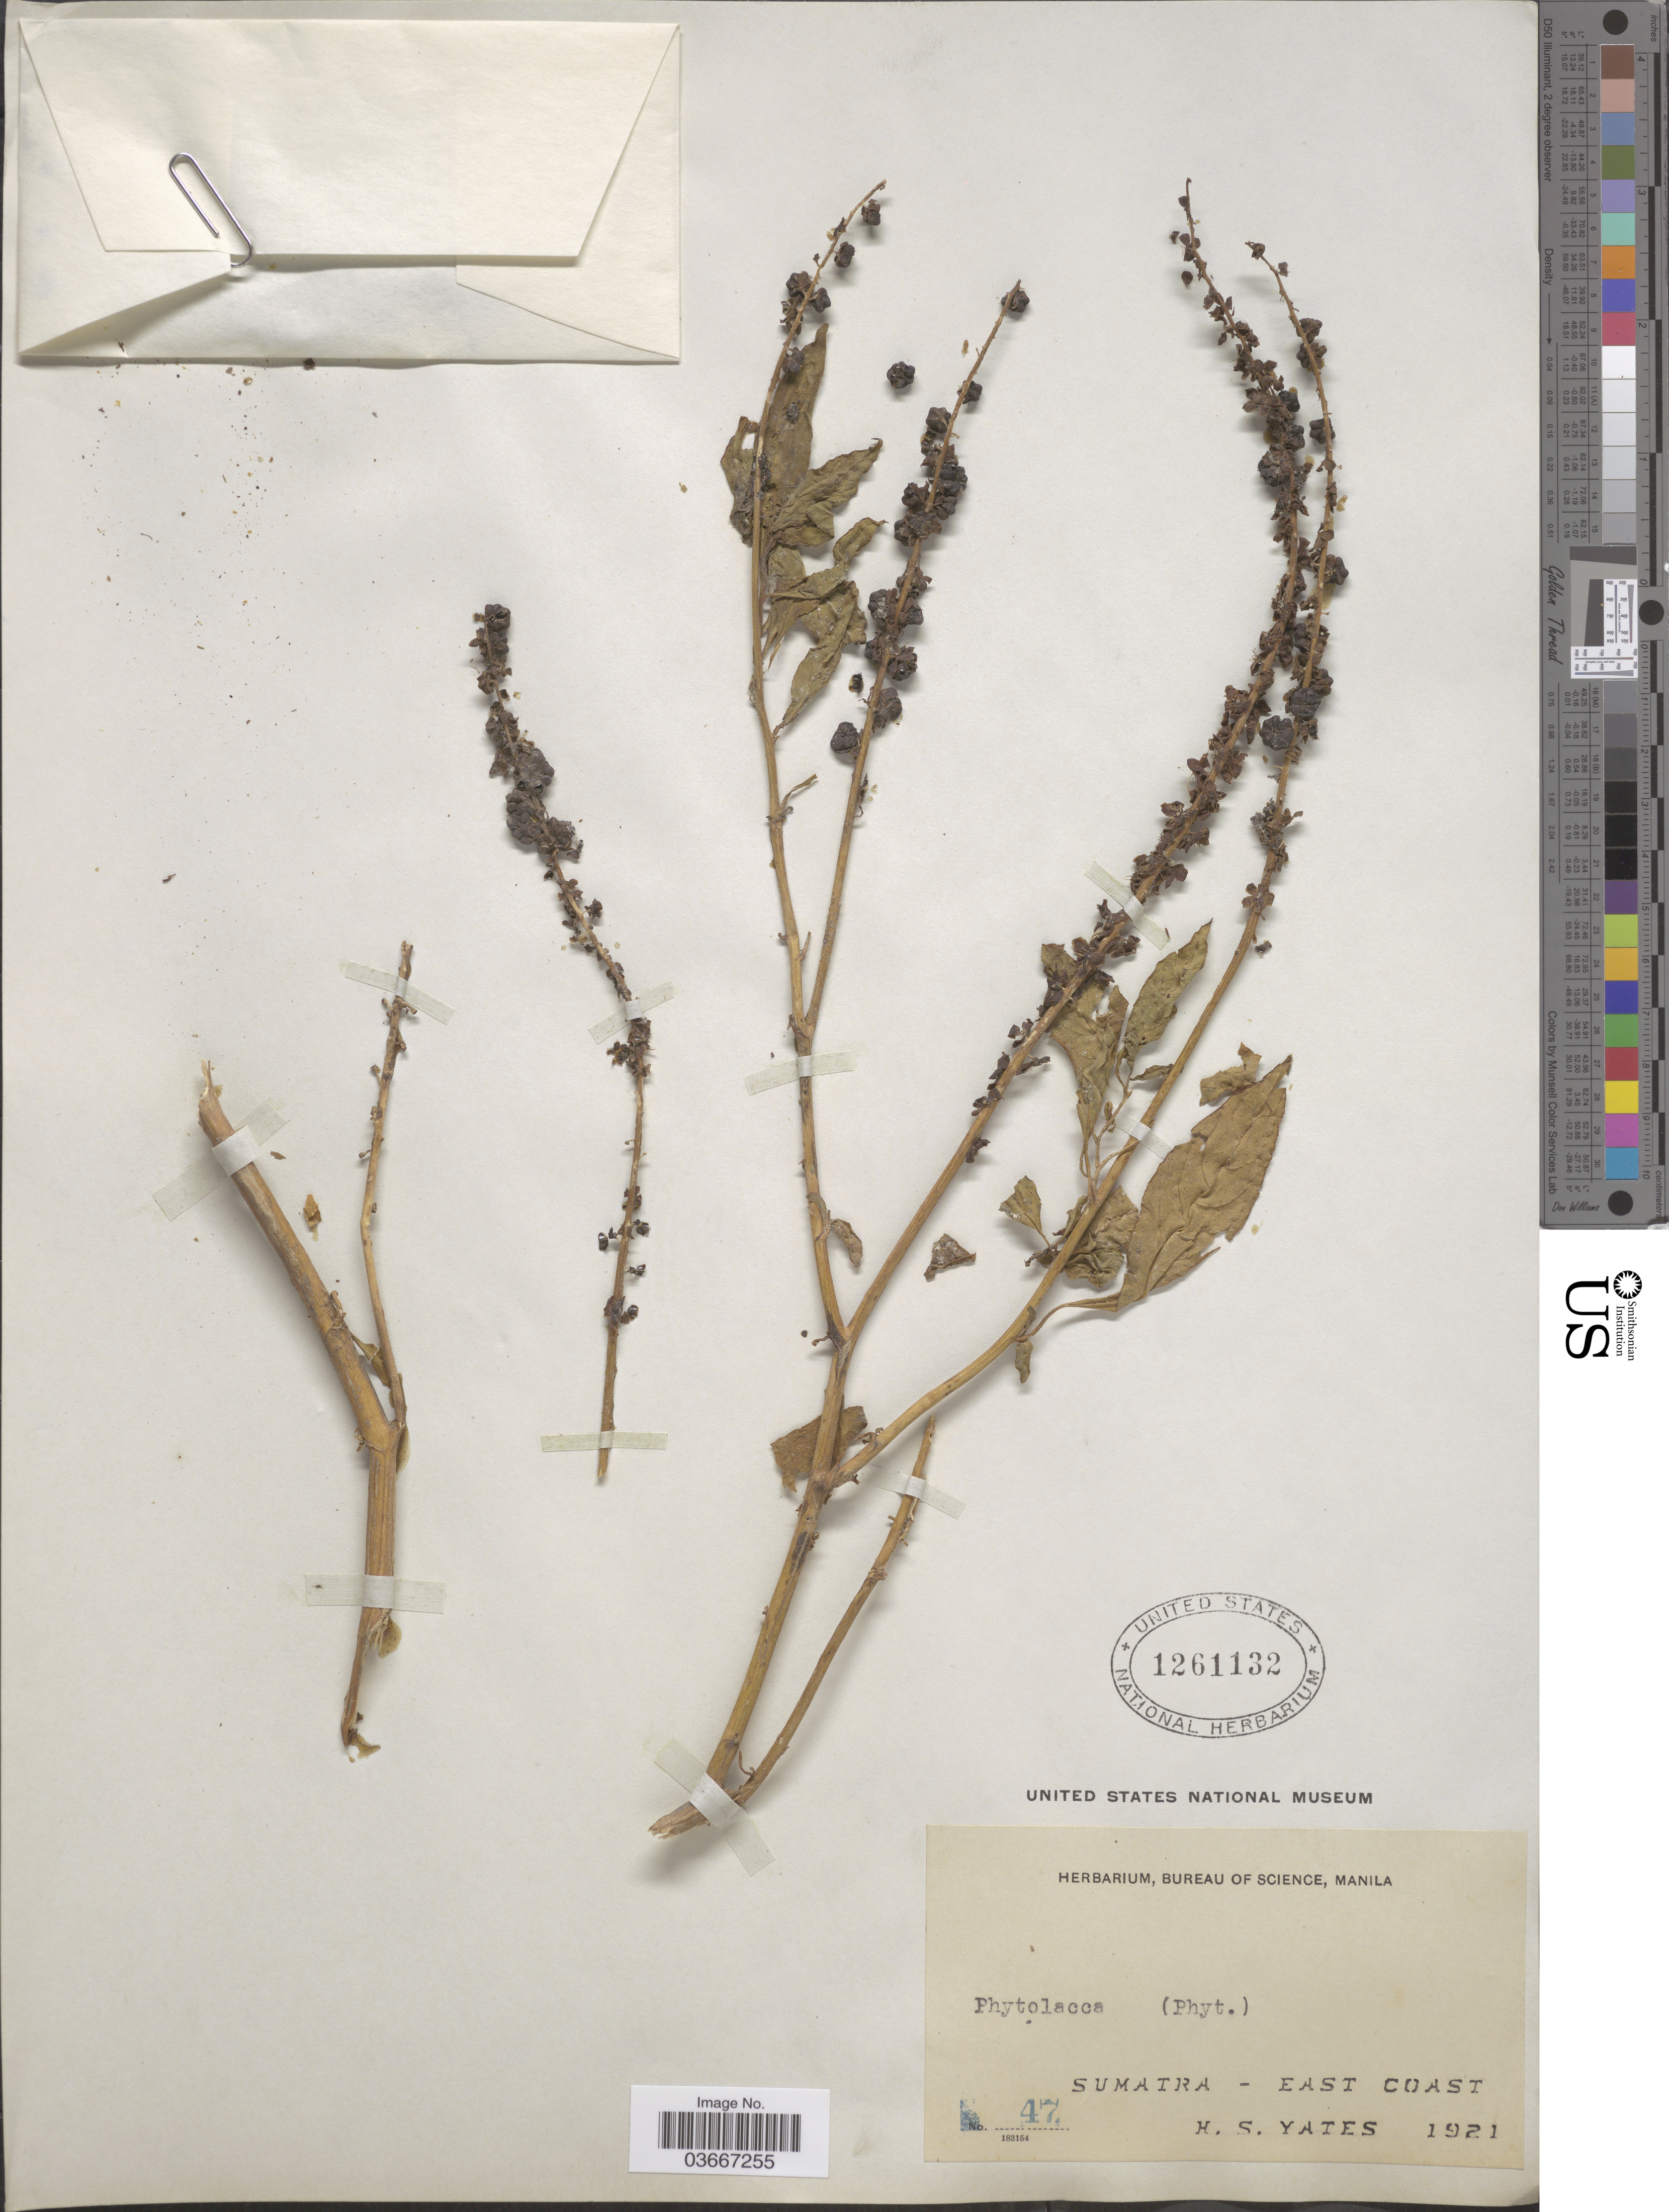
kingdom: Plantae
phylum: Tracheophyta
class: Magnoliopsida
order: Caryophyllales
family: Phytolaccaceae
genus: Phytolacca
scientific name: Phytolacca sp.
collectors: H. S. Yates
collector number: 47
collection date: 1921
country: Indonesia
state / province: Sumatra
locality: East Coast.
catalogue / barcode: US 1261132